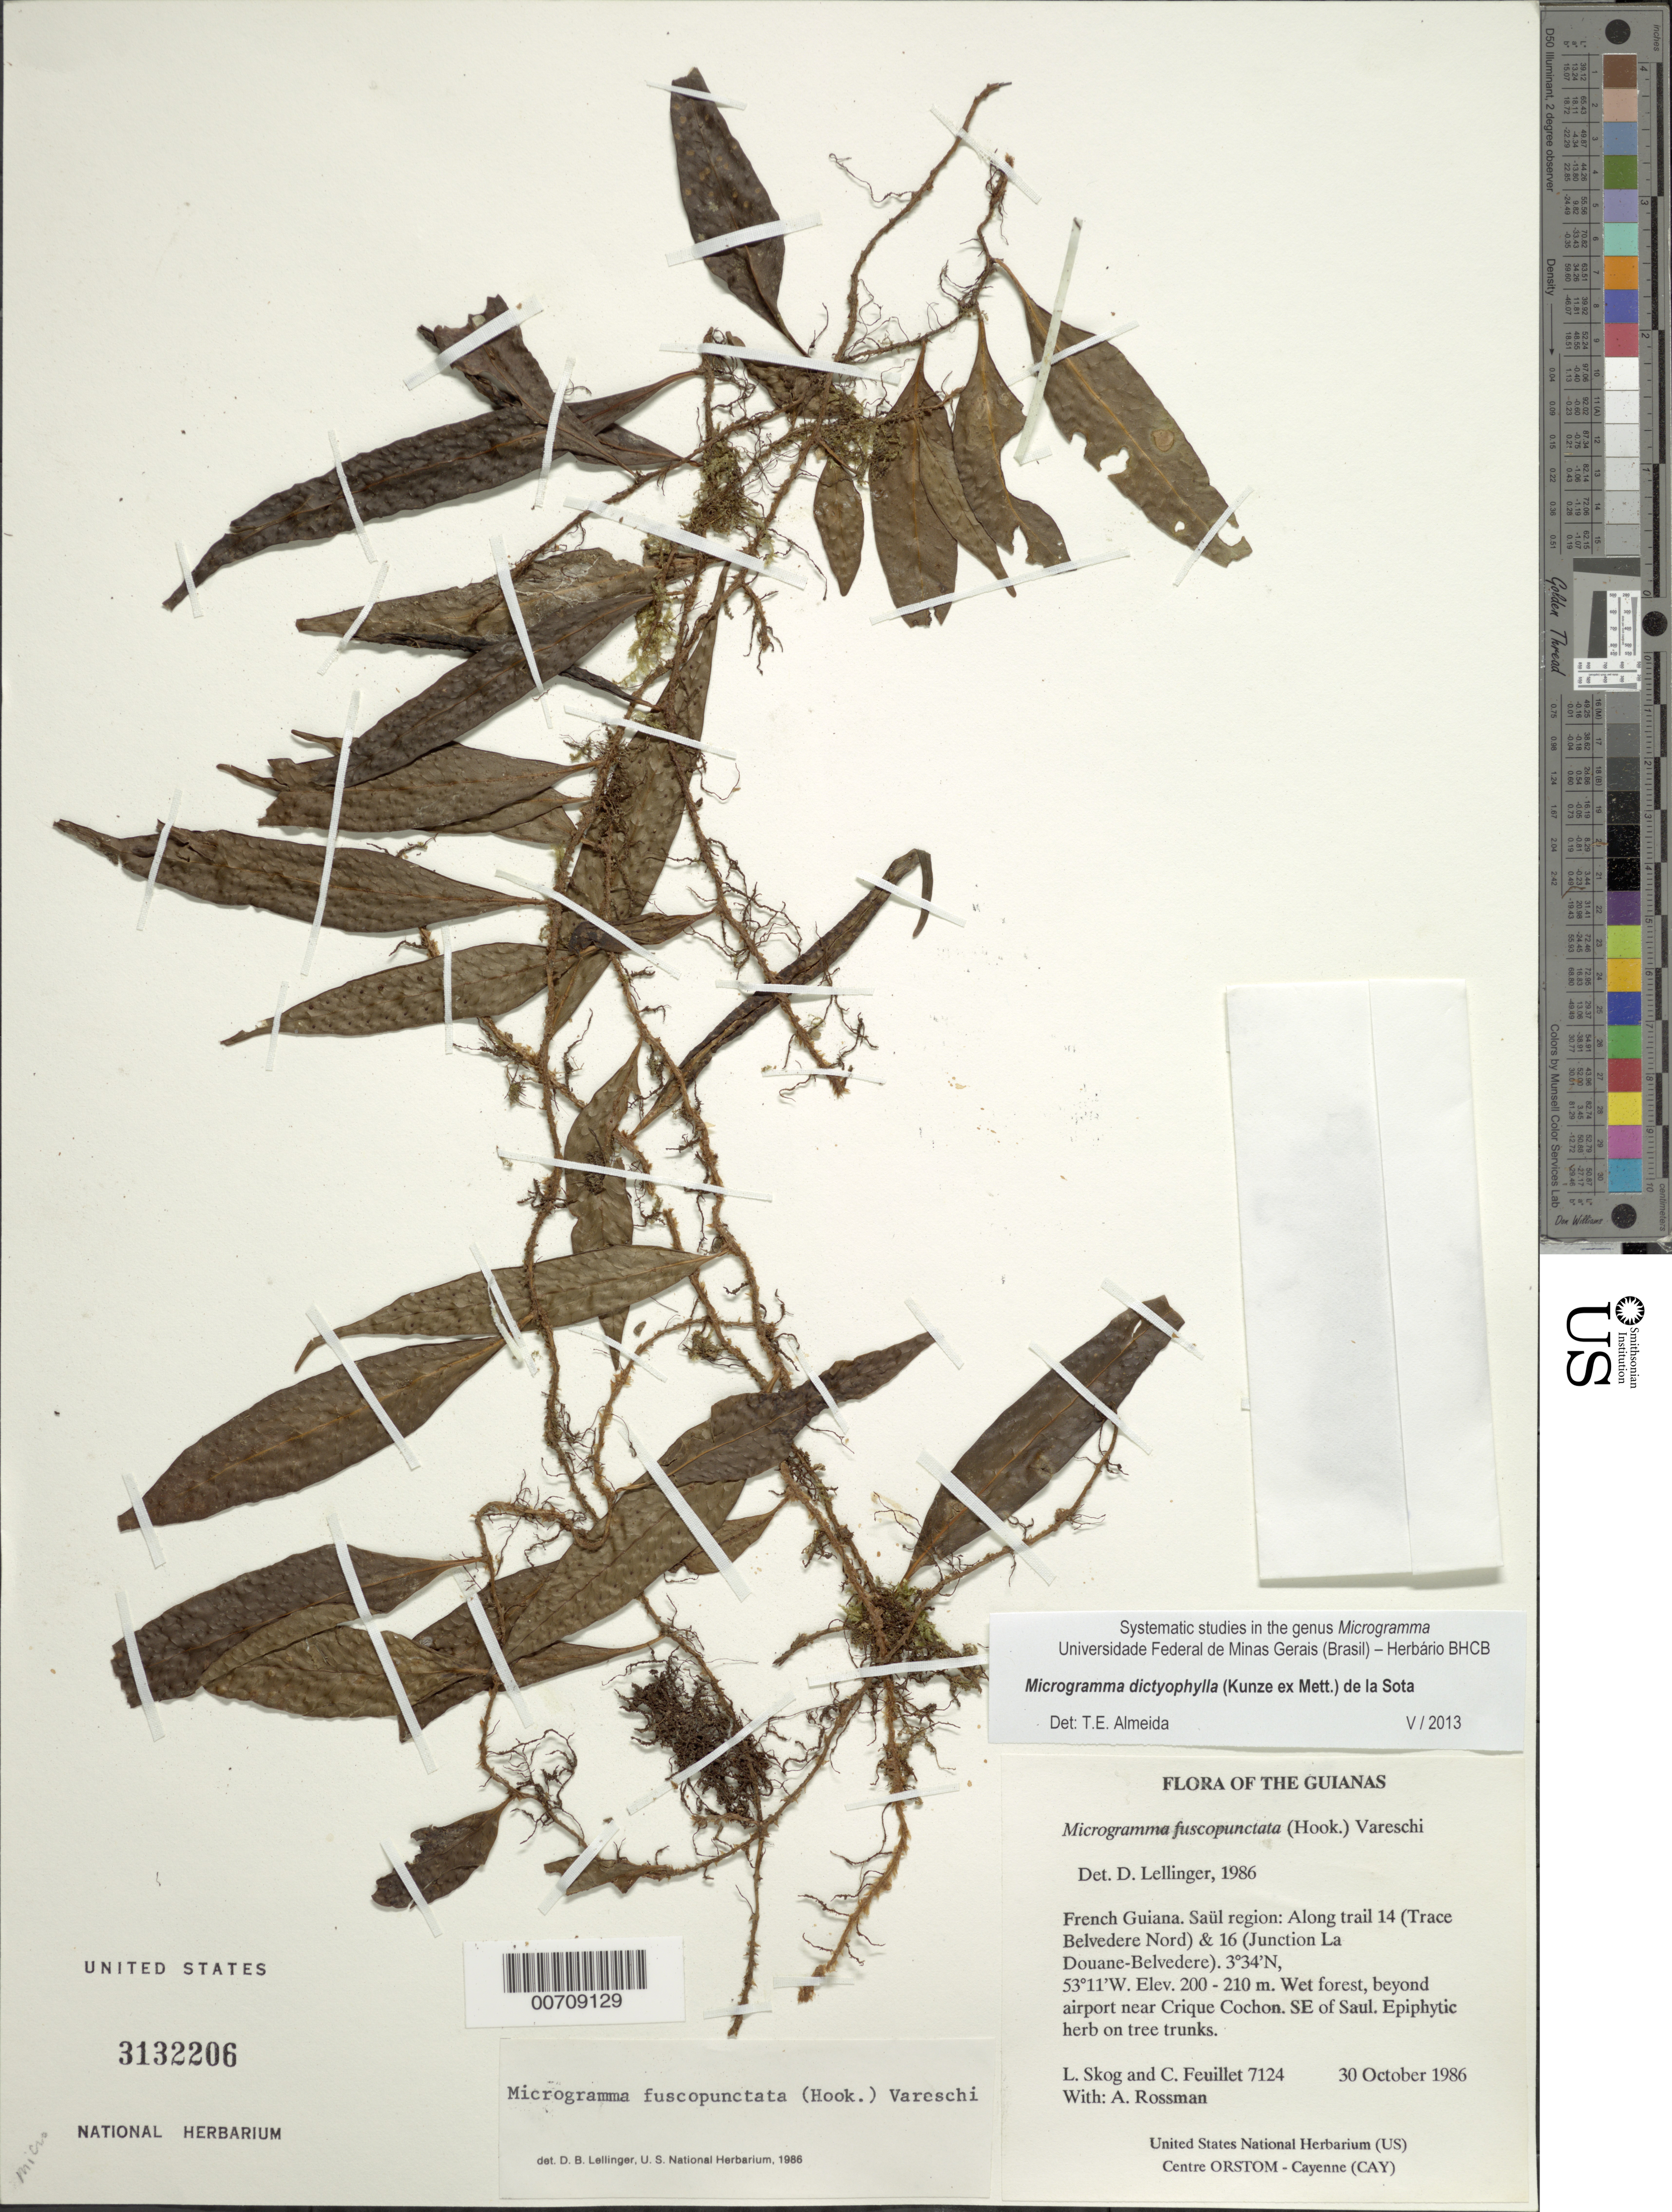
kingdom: Plantae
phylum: Tracheophyta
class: Polypodiopsida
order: Polypodiales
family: Polypodiaceae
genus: Microgramma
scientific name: Microgramma dictyophylla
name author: (Kunze ex Mett.) de la Sota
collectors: L. E. Skog, C. Feuillet & A. Rossman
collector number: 7124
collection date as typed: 30 October 1986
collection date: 1986-10-30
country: French Guiana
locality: SE of Saül along trail 14 (Trace Belvedere Nord) & 16 (Junction La Douane-Belvedere)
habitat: Wet forest, beyond airport near Crique Cochon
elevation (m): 200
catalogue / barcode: US 3132206